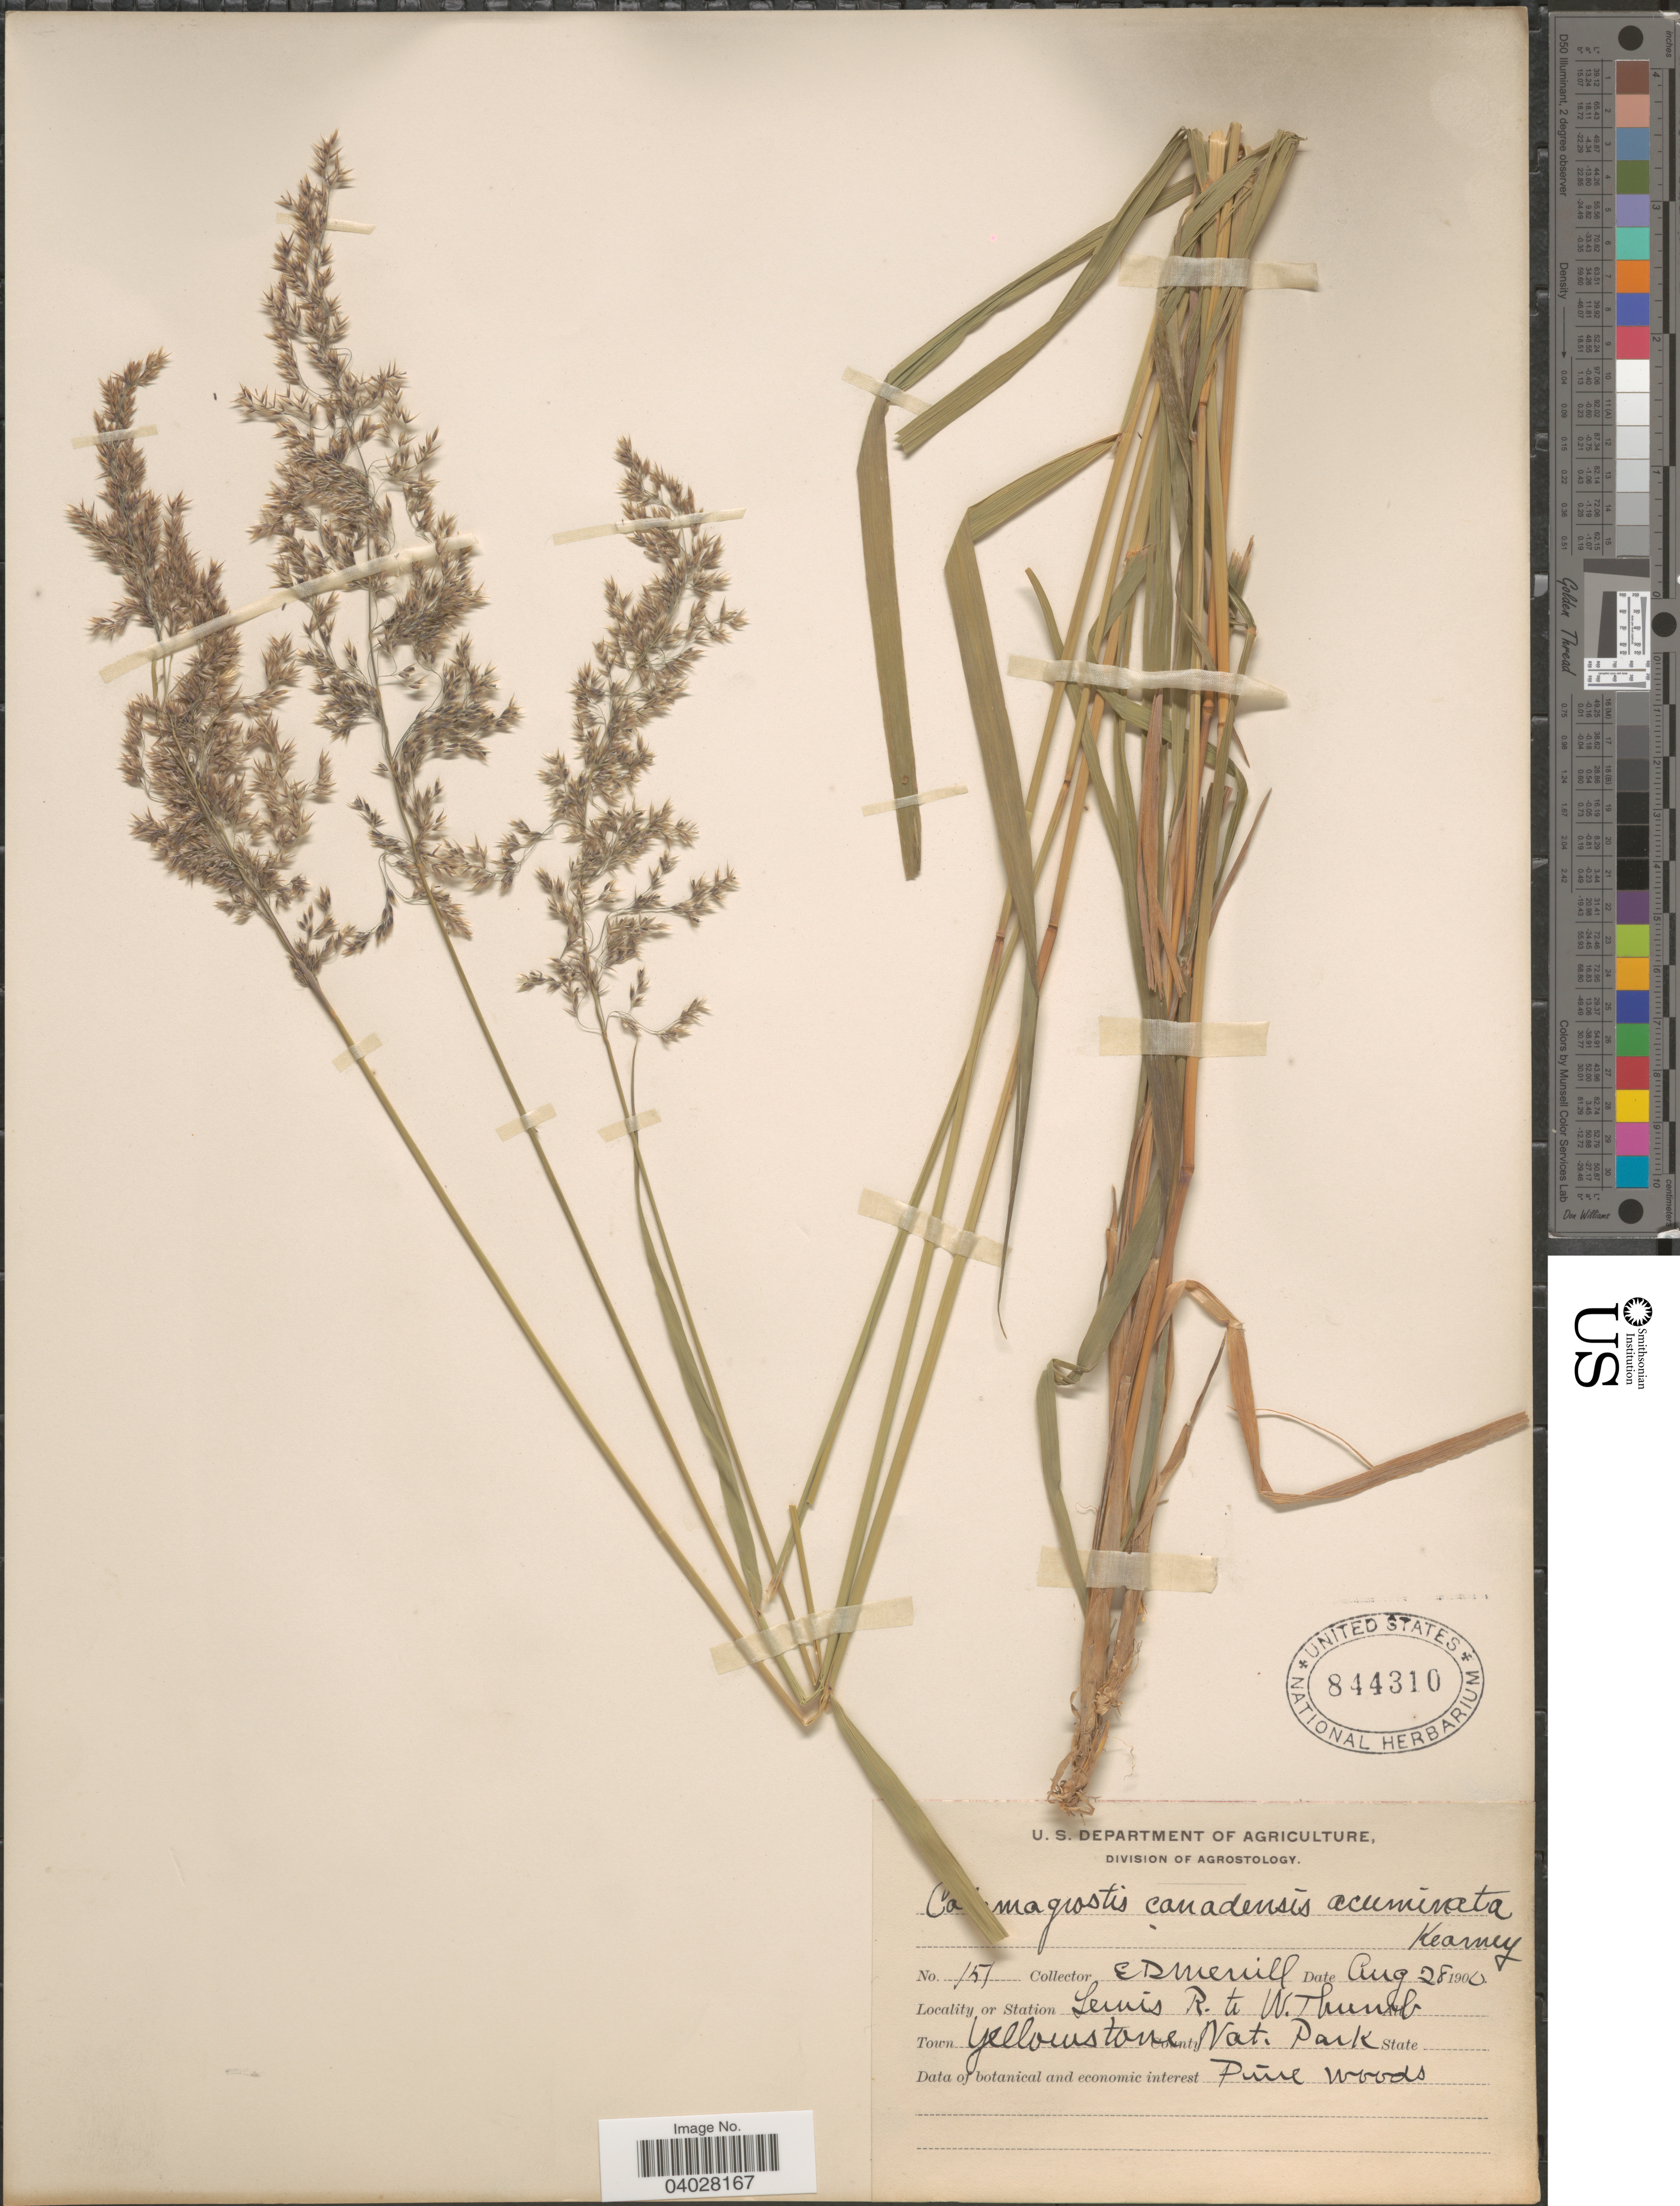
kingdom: Plantae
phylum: Tracheophyta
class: Liliopsida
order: Poales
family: Poaceae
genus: Calamagrostis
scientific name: Calamagrostis canadensis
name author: (Michx.) P. Beauv.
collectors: E. D. Merrill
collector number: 151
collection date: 1900-08-28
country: United States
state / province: Wyoming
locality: Lewis R. to W. Thumb. Yellowstone Nat. Park.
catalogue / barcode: US 844310